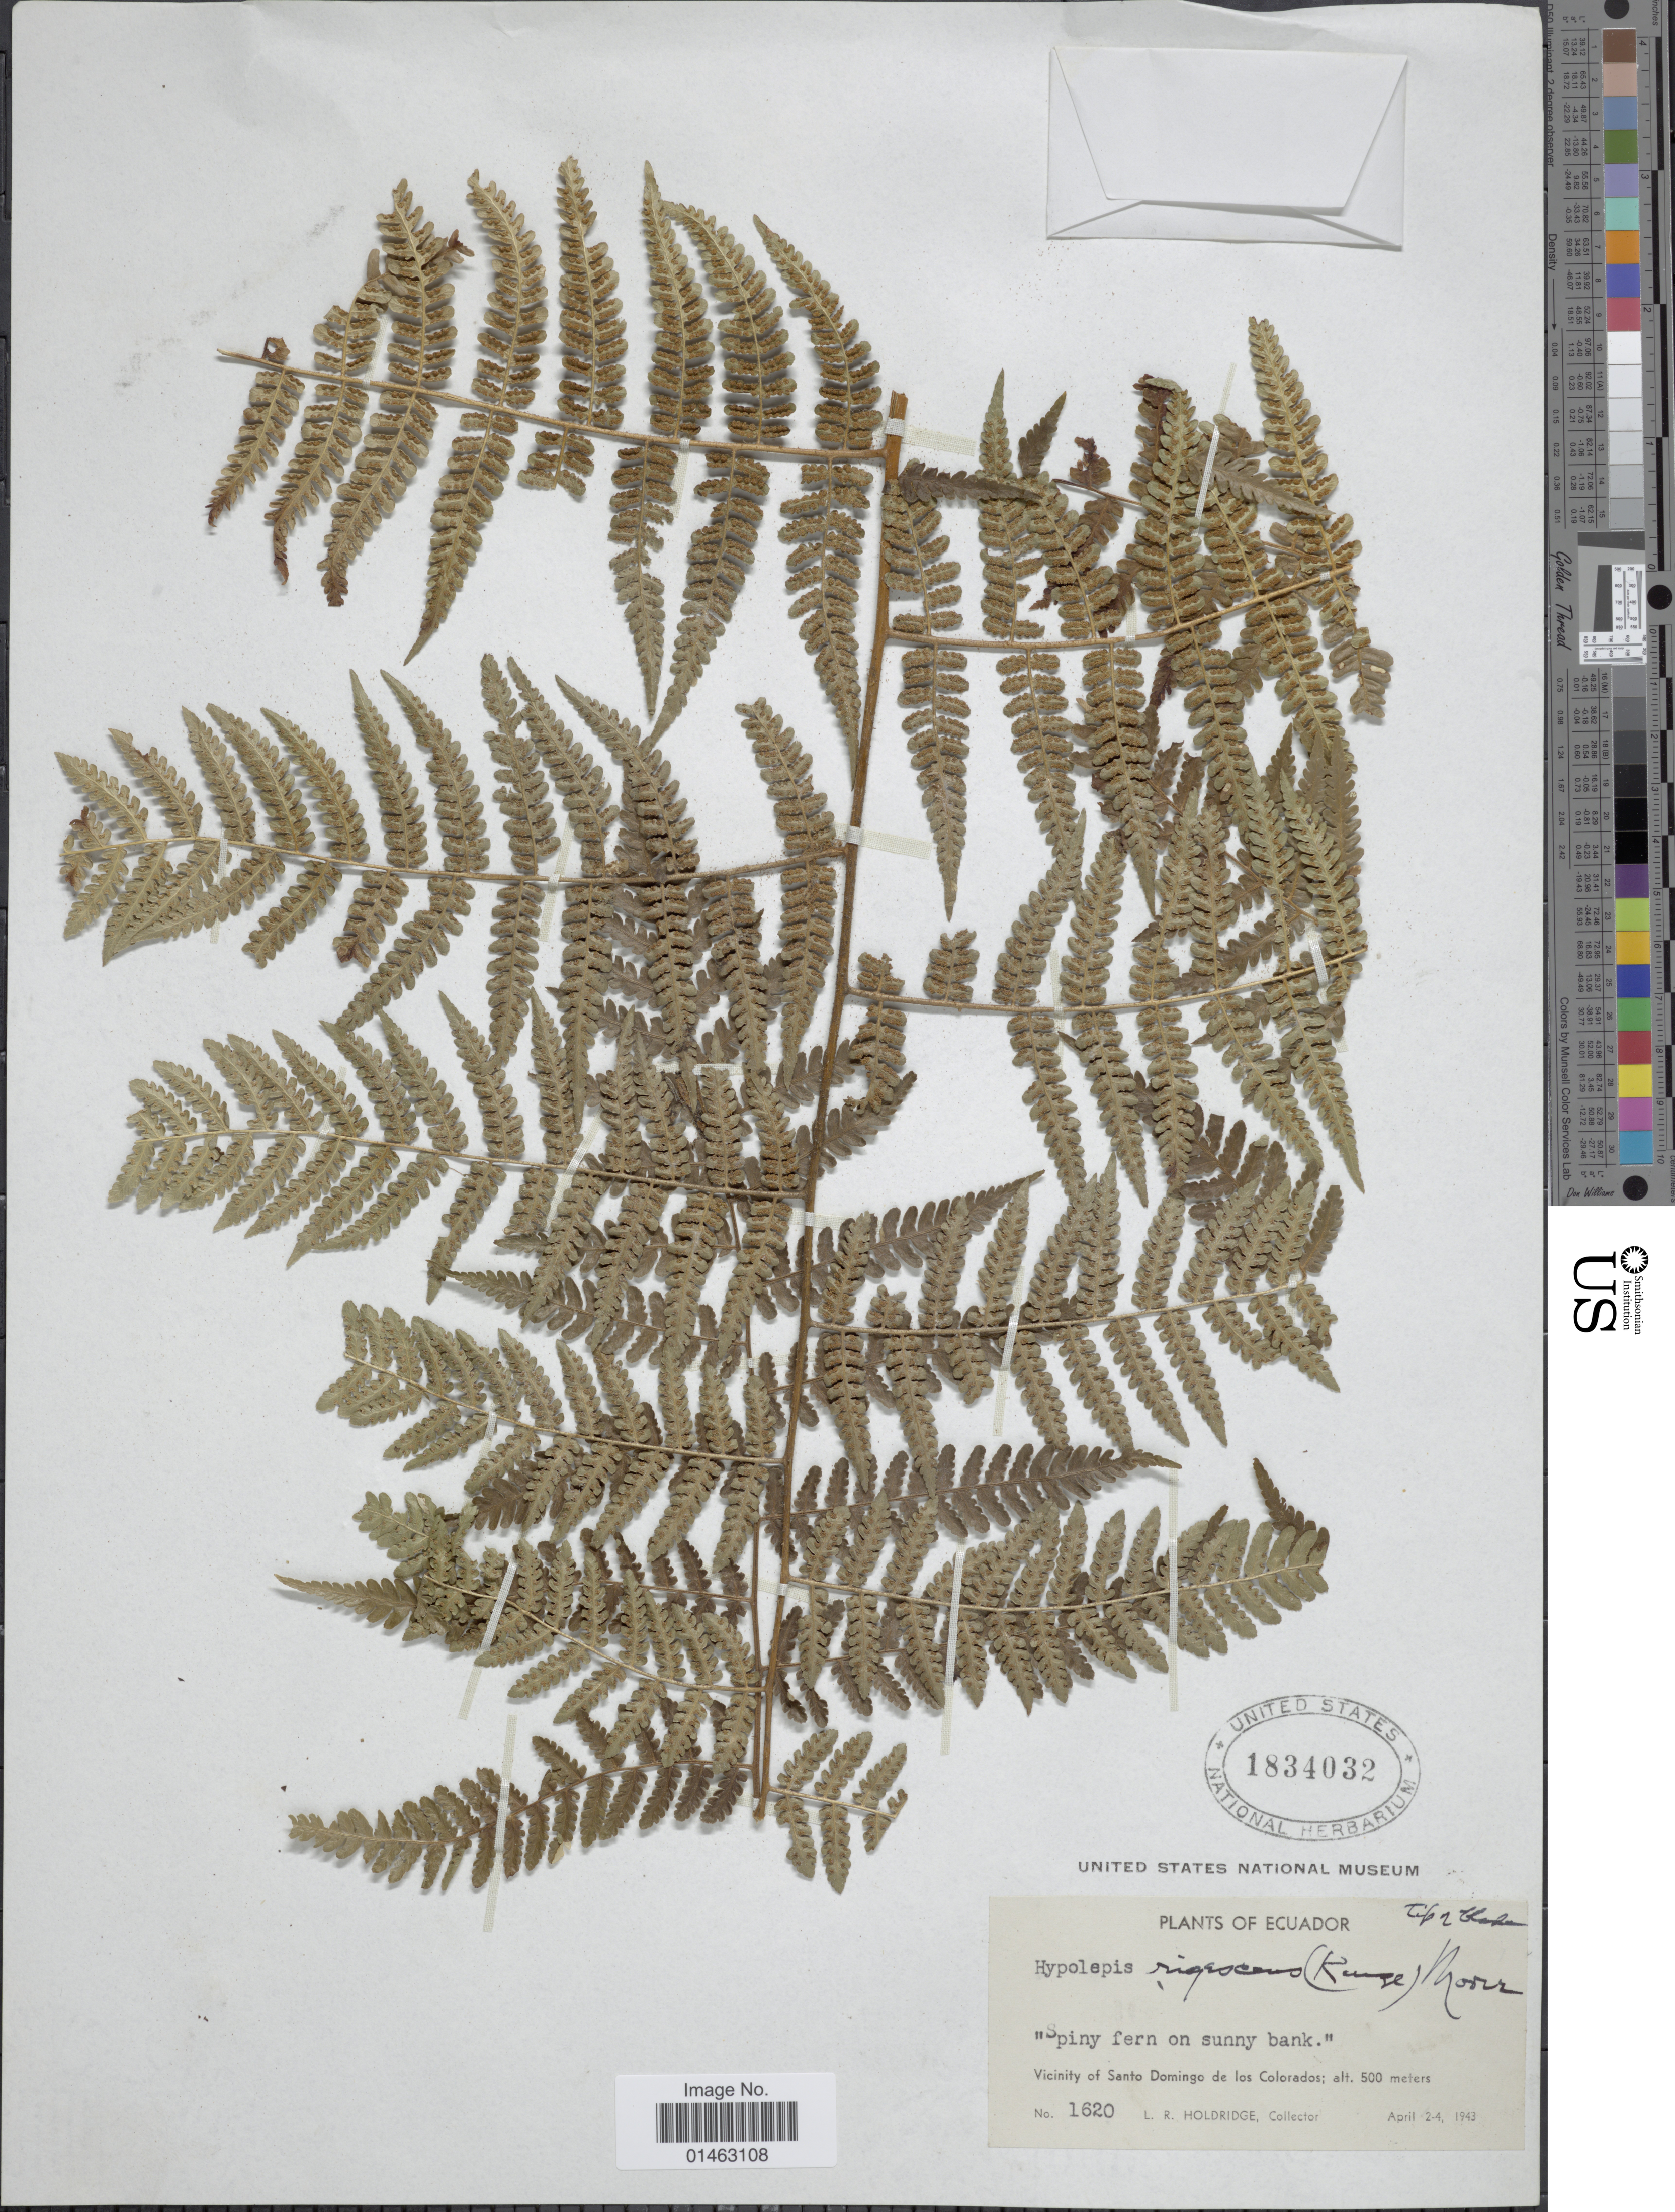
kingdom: Plantae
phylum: Tracheophyta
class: Polypodiopsida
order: Polypodiales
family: Dennstaedtiaceae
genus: Hypolepis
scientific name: Hypolepis steubelii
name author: Hieron.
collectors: L. Holdridge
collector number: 1620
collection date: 1943-04-02/1943-04-04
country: Ecuador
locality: Vicinity of Santo Domingo de los Colorados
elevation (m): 500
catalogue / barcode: US 1834032